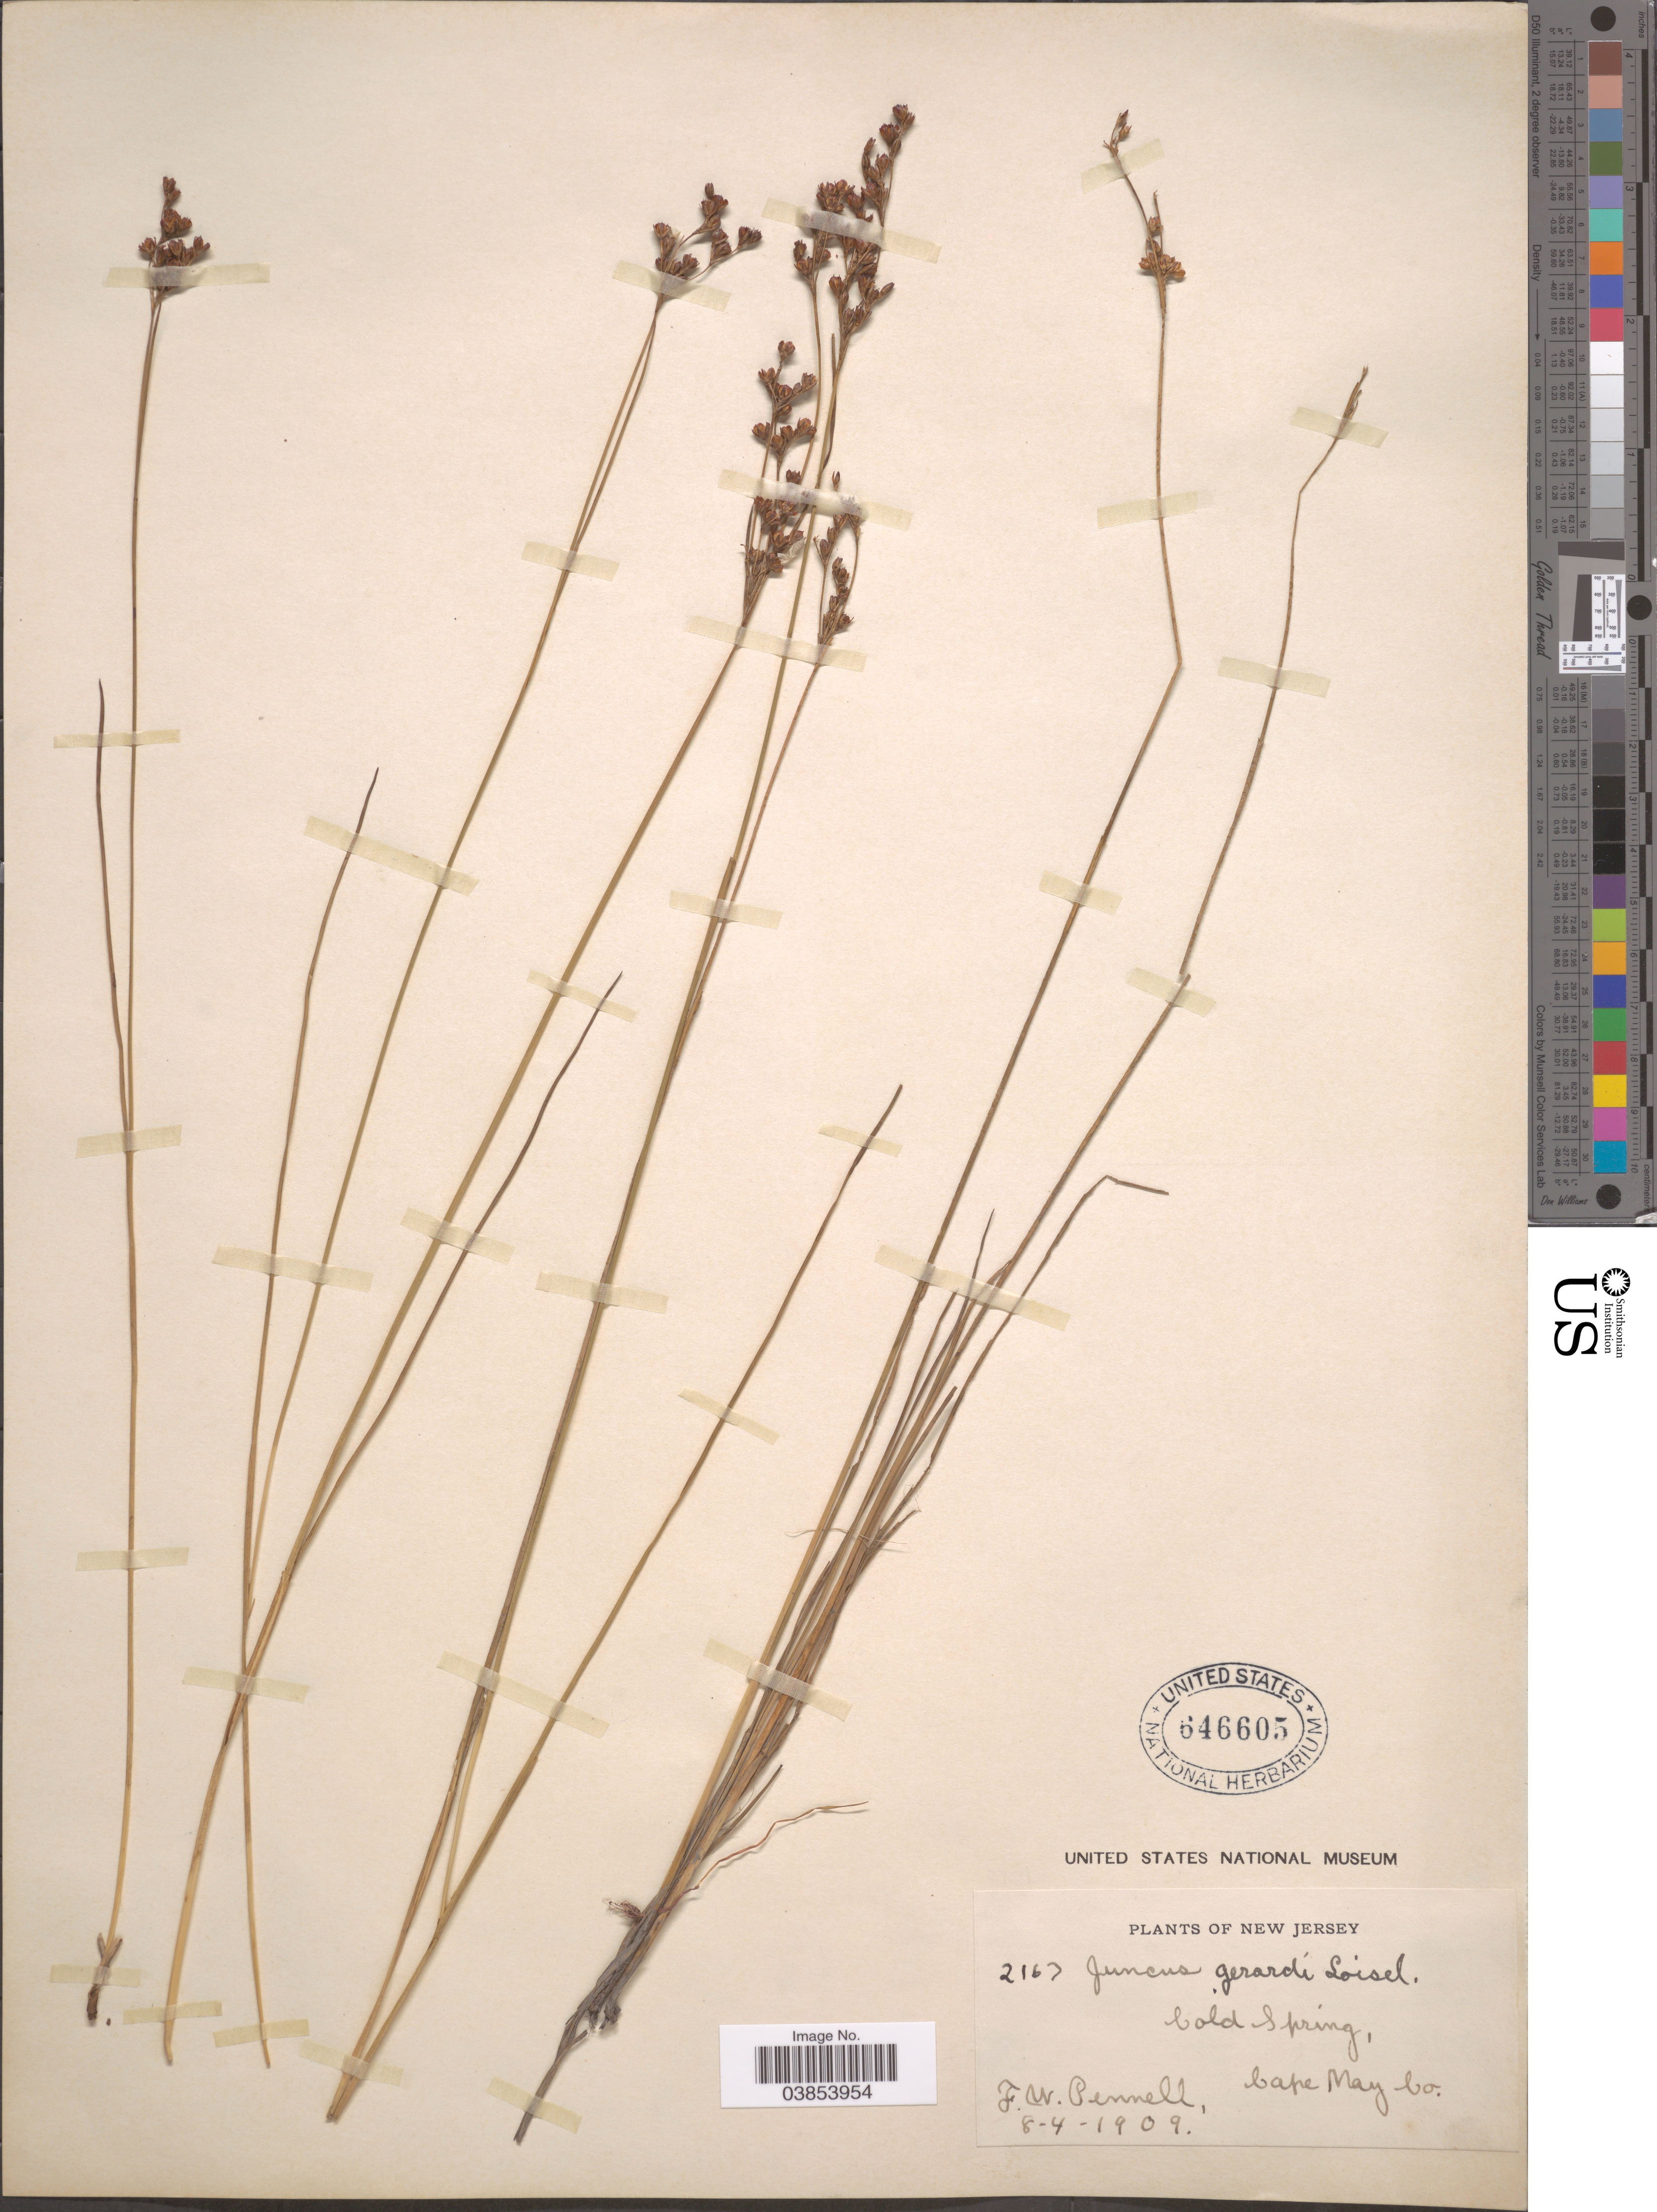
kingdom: Plantae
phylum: Tracheophyta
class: Liliopsida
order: Poales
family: Juncaceae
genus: Juncus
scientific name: Juncus gerardi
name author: Loisel.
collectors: F. W. Pennell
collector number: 2167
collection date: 1909-08-04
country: United States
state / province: New Jersey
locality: Cold Spring, Cape May Co.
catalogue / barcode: US 646605